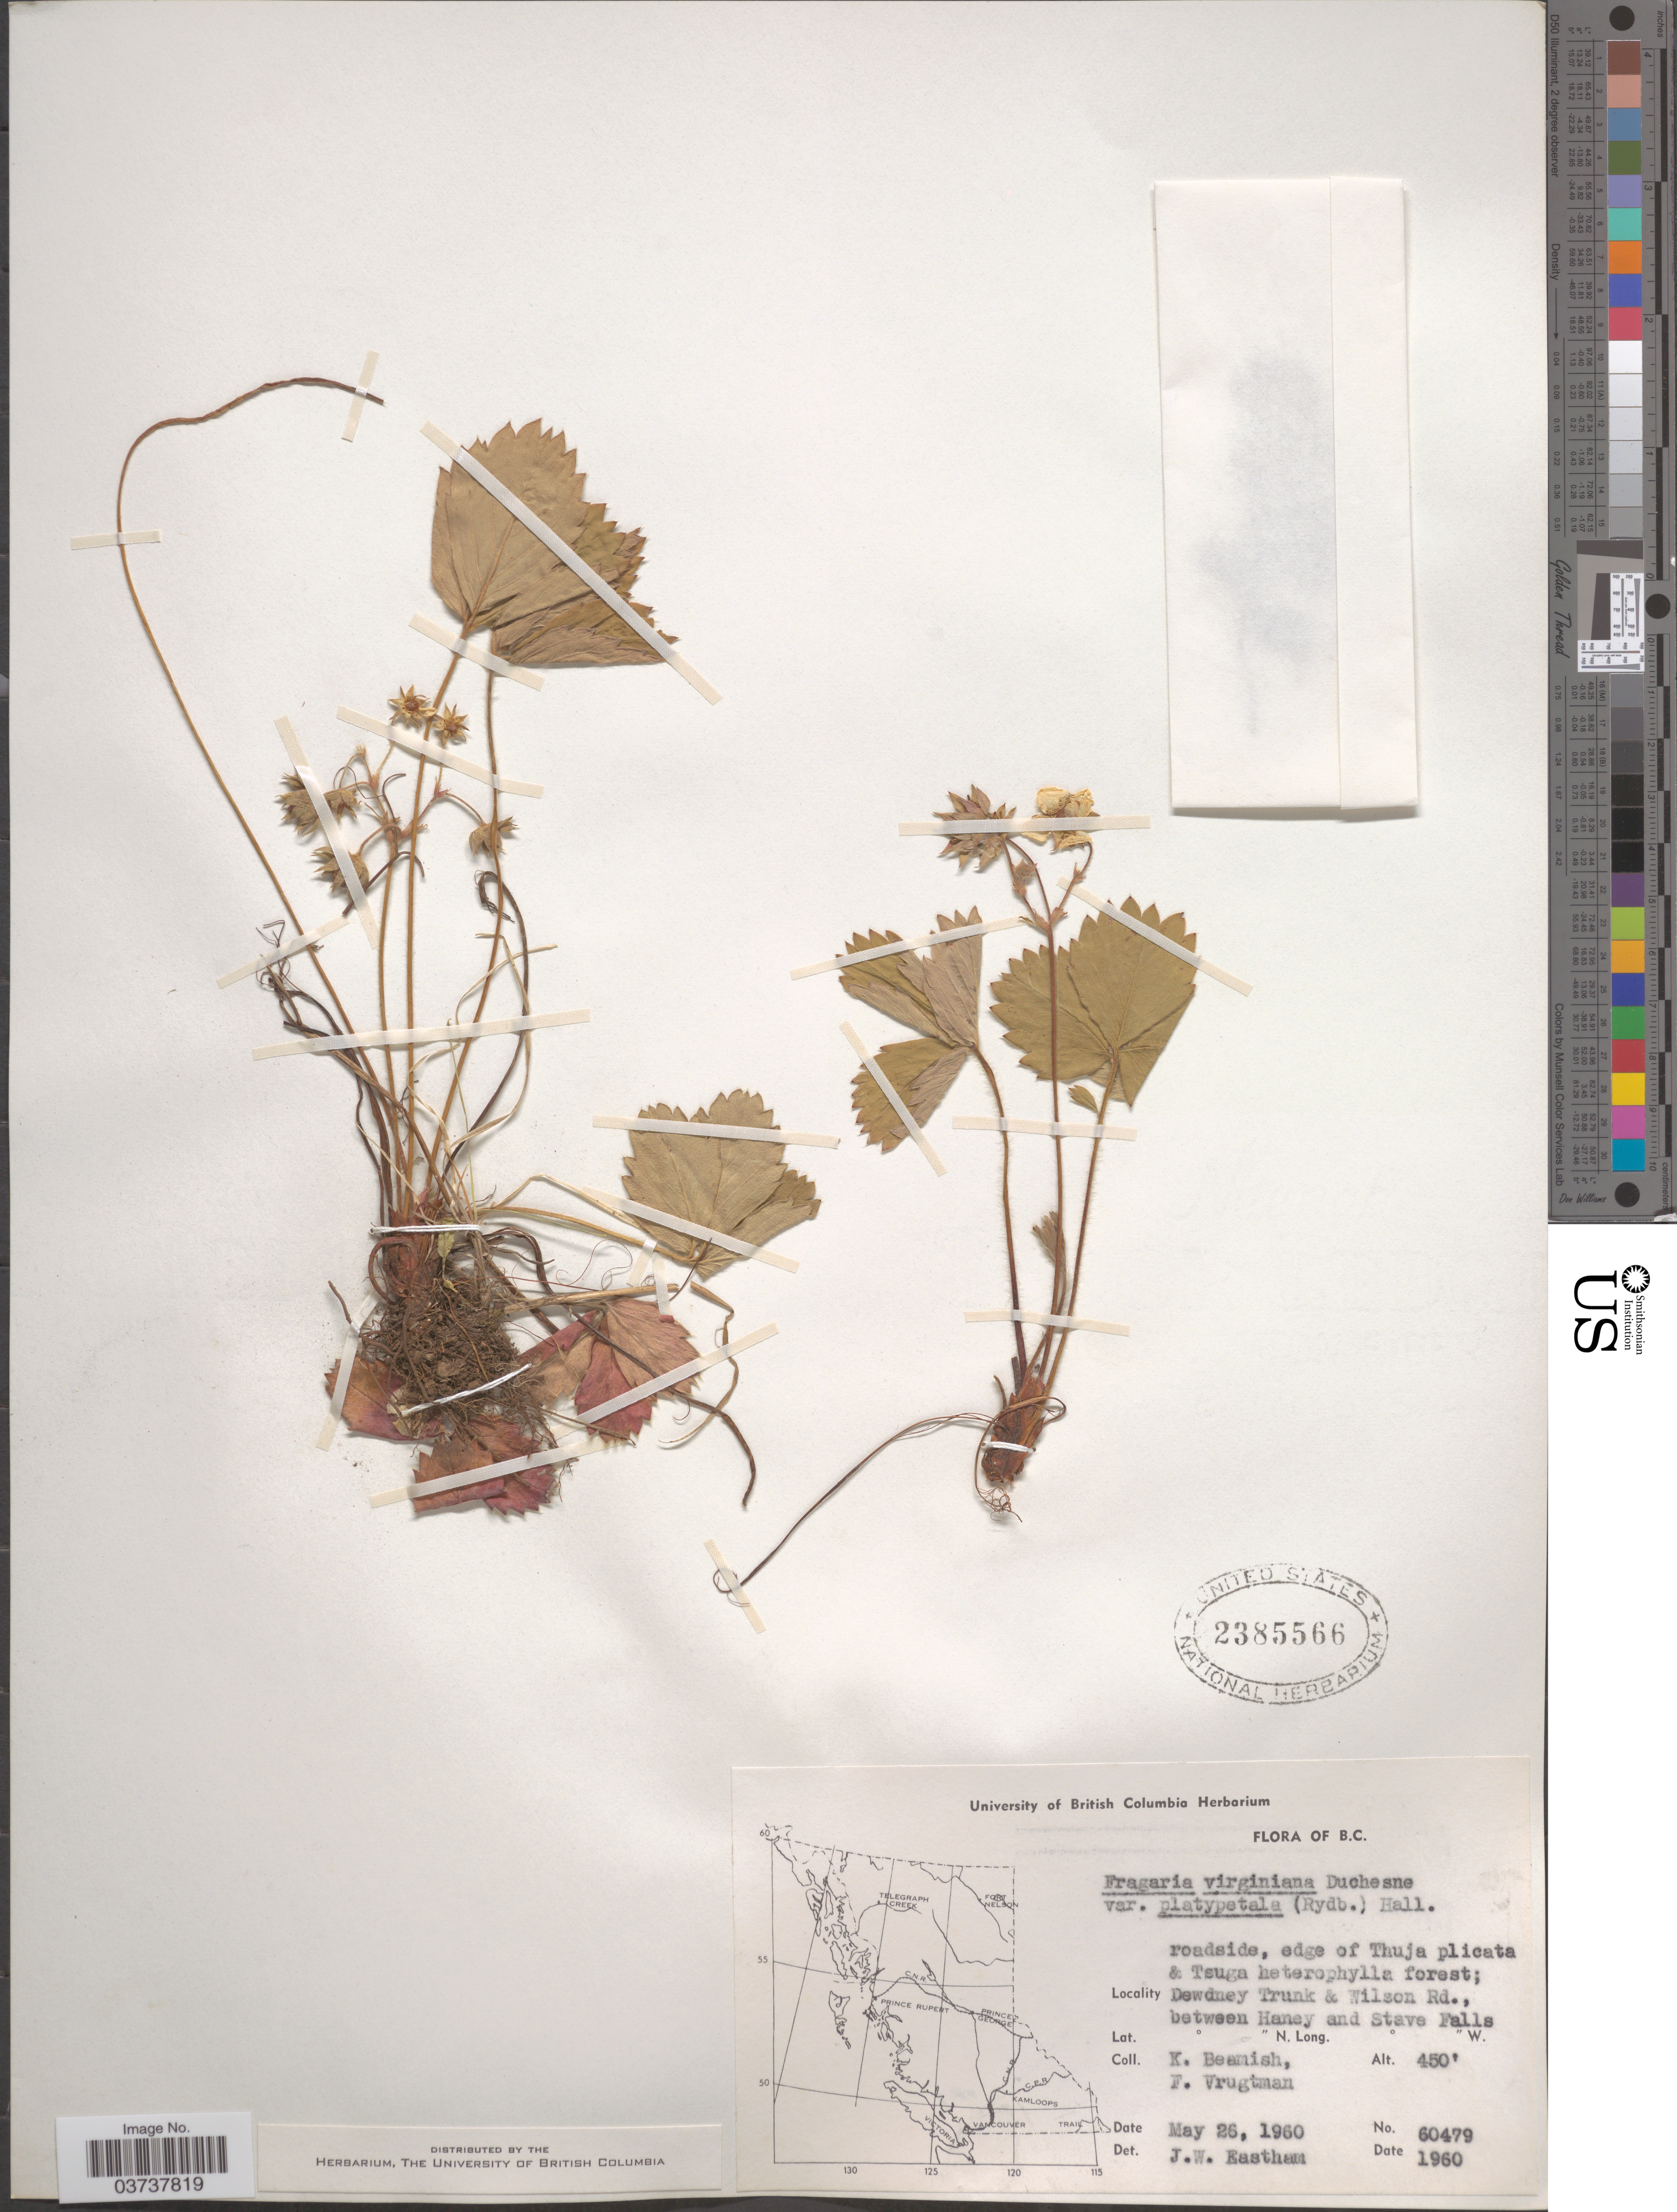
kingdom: Plantae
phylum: Tracheophyta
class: Magnoliopsida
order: Rosales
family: Rosaceae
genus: Fragaria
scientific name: Fragaria virginiana subsp. platypetala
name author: (Rydb.) Staudt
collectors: K. Beamish & F. Vrugtman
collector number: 60479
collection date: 1960-05-26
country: Canada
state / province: British Columbia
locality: Edge of Thuja plicata & Tsuga heterophylla forest; dewdney Trunk & Wilson Rd., between Haney and Stave Falls.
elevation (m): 137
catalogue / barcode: US 2385566